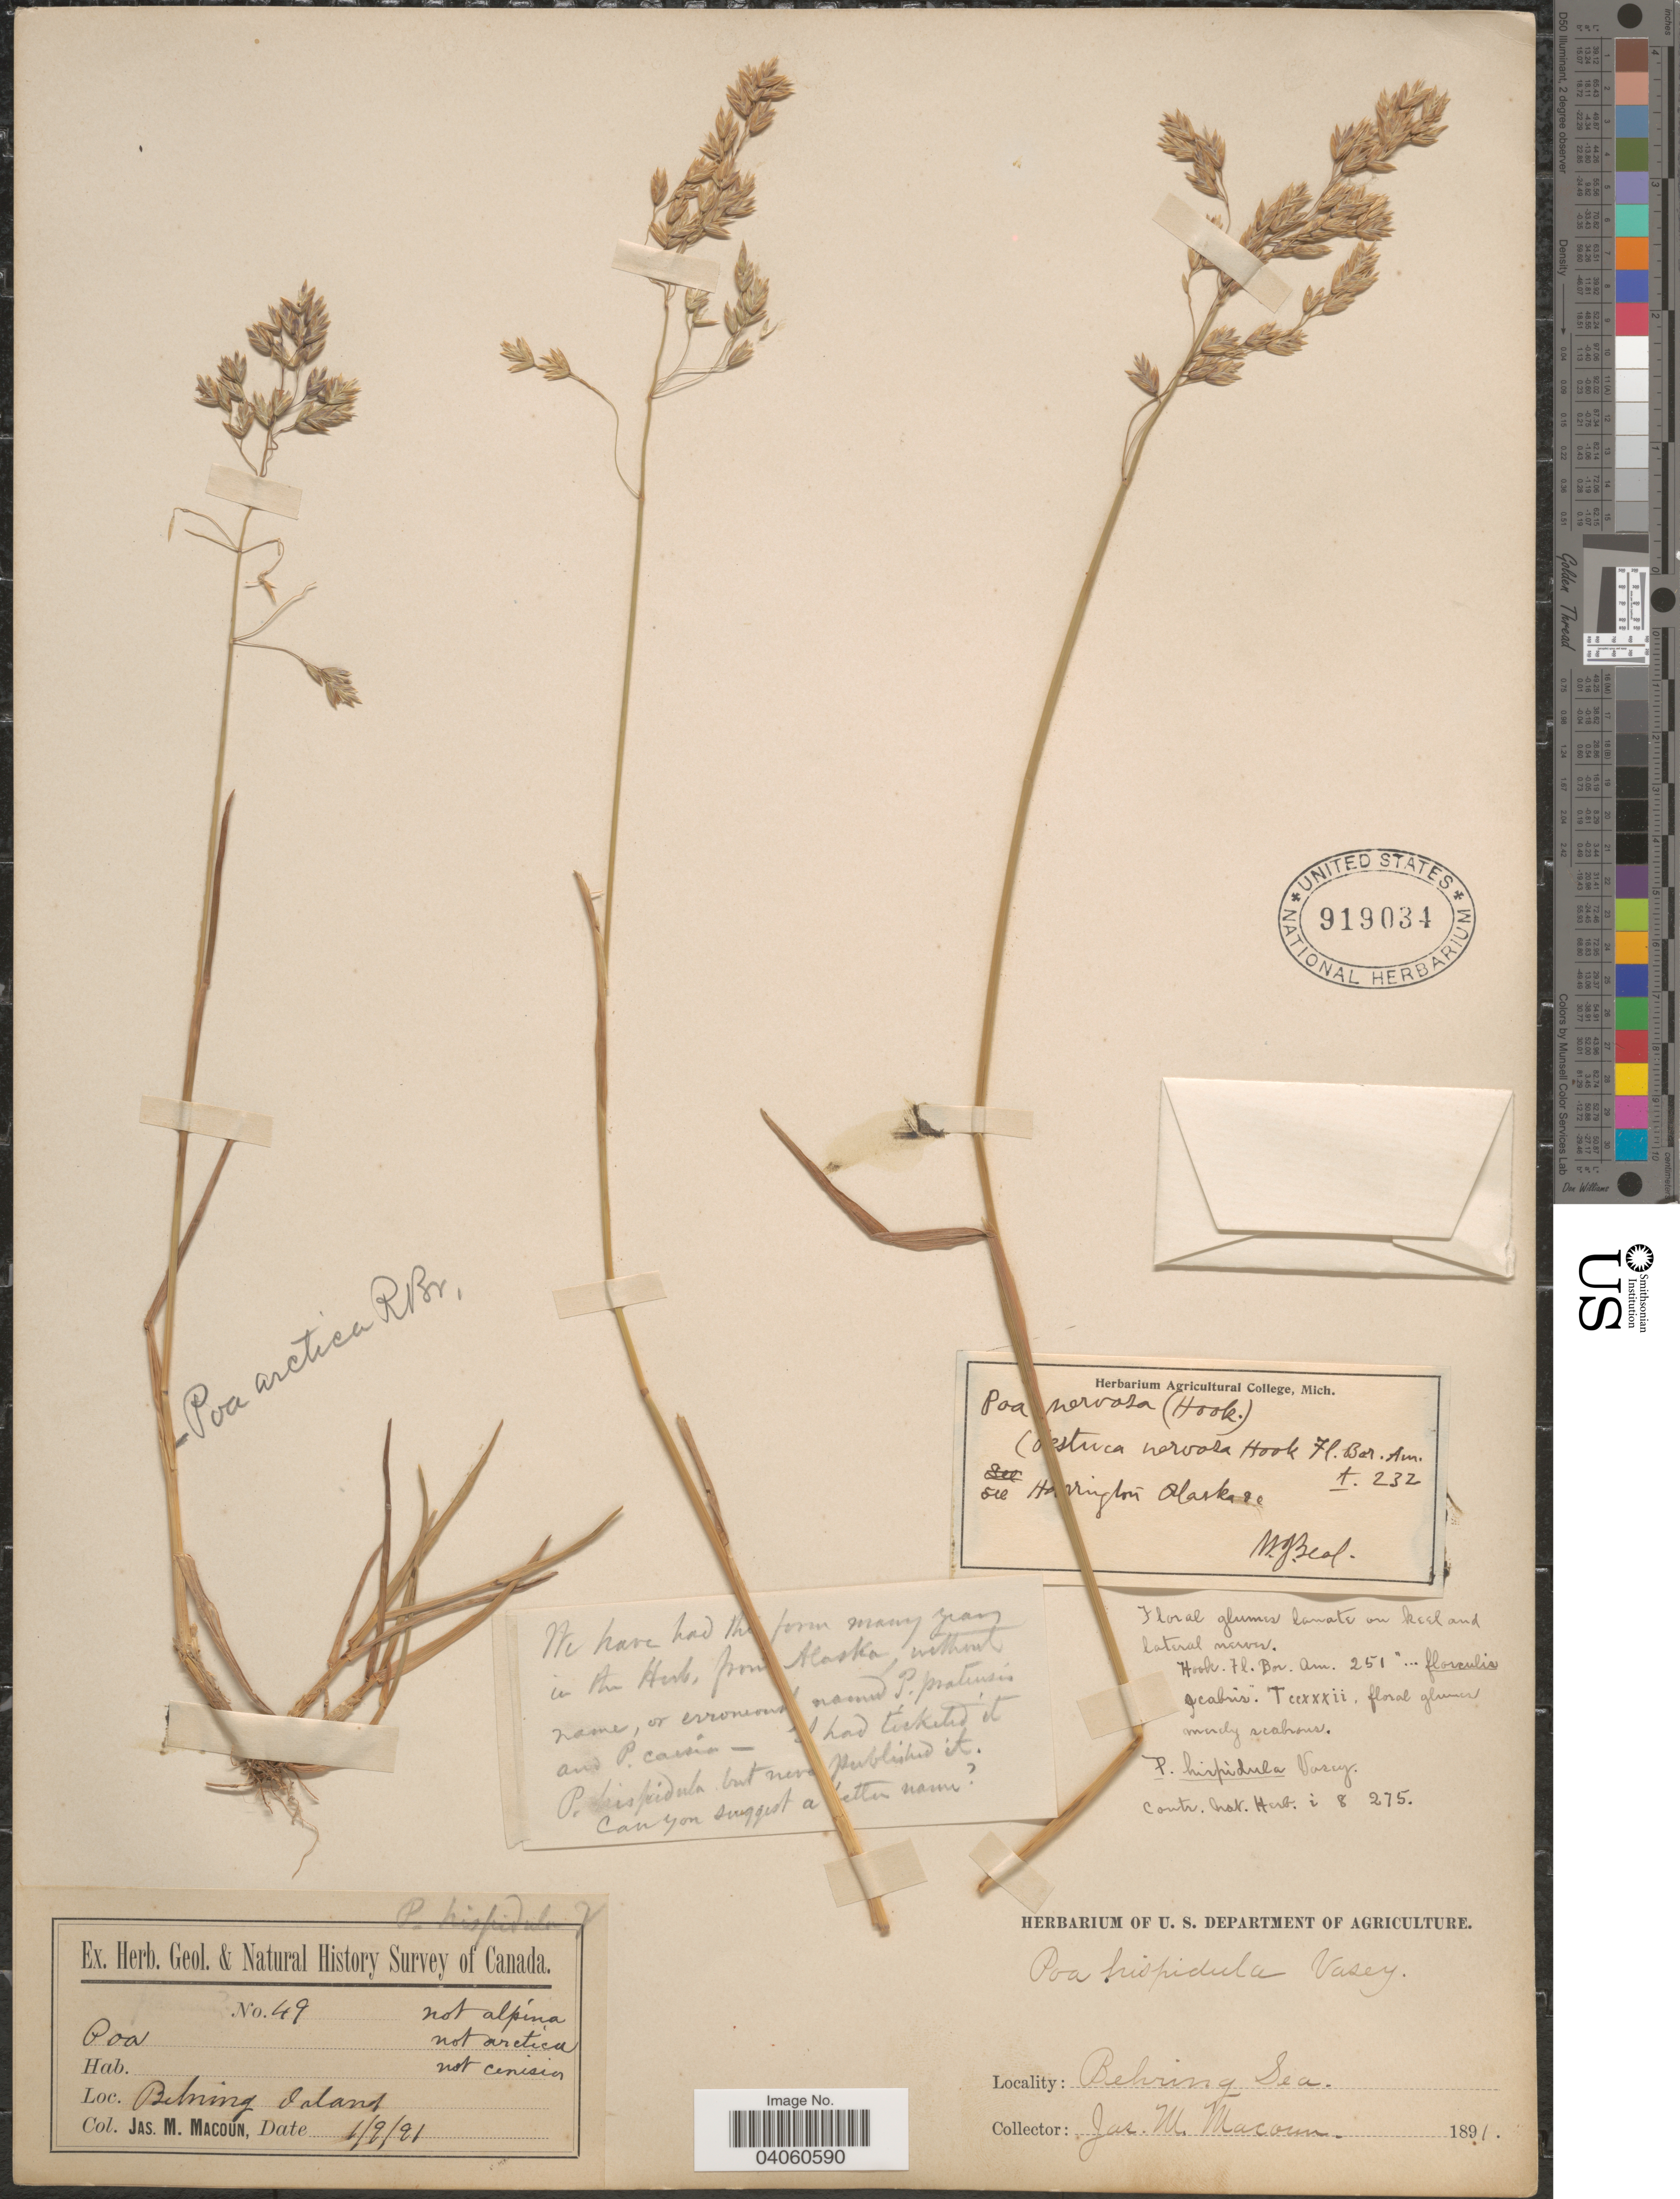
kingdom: Plantae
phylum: Tracheophyta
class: Liliopsida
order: Poales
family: Poaceae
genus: Poa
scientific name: Poa macrocalyx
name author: Trautv. & C.A. Mey.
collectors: W. J. Beal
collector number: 232 ?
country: United States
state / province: Alaska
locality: Harrington.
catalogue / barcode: US 919034-2